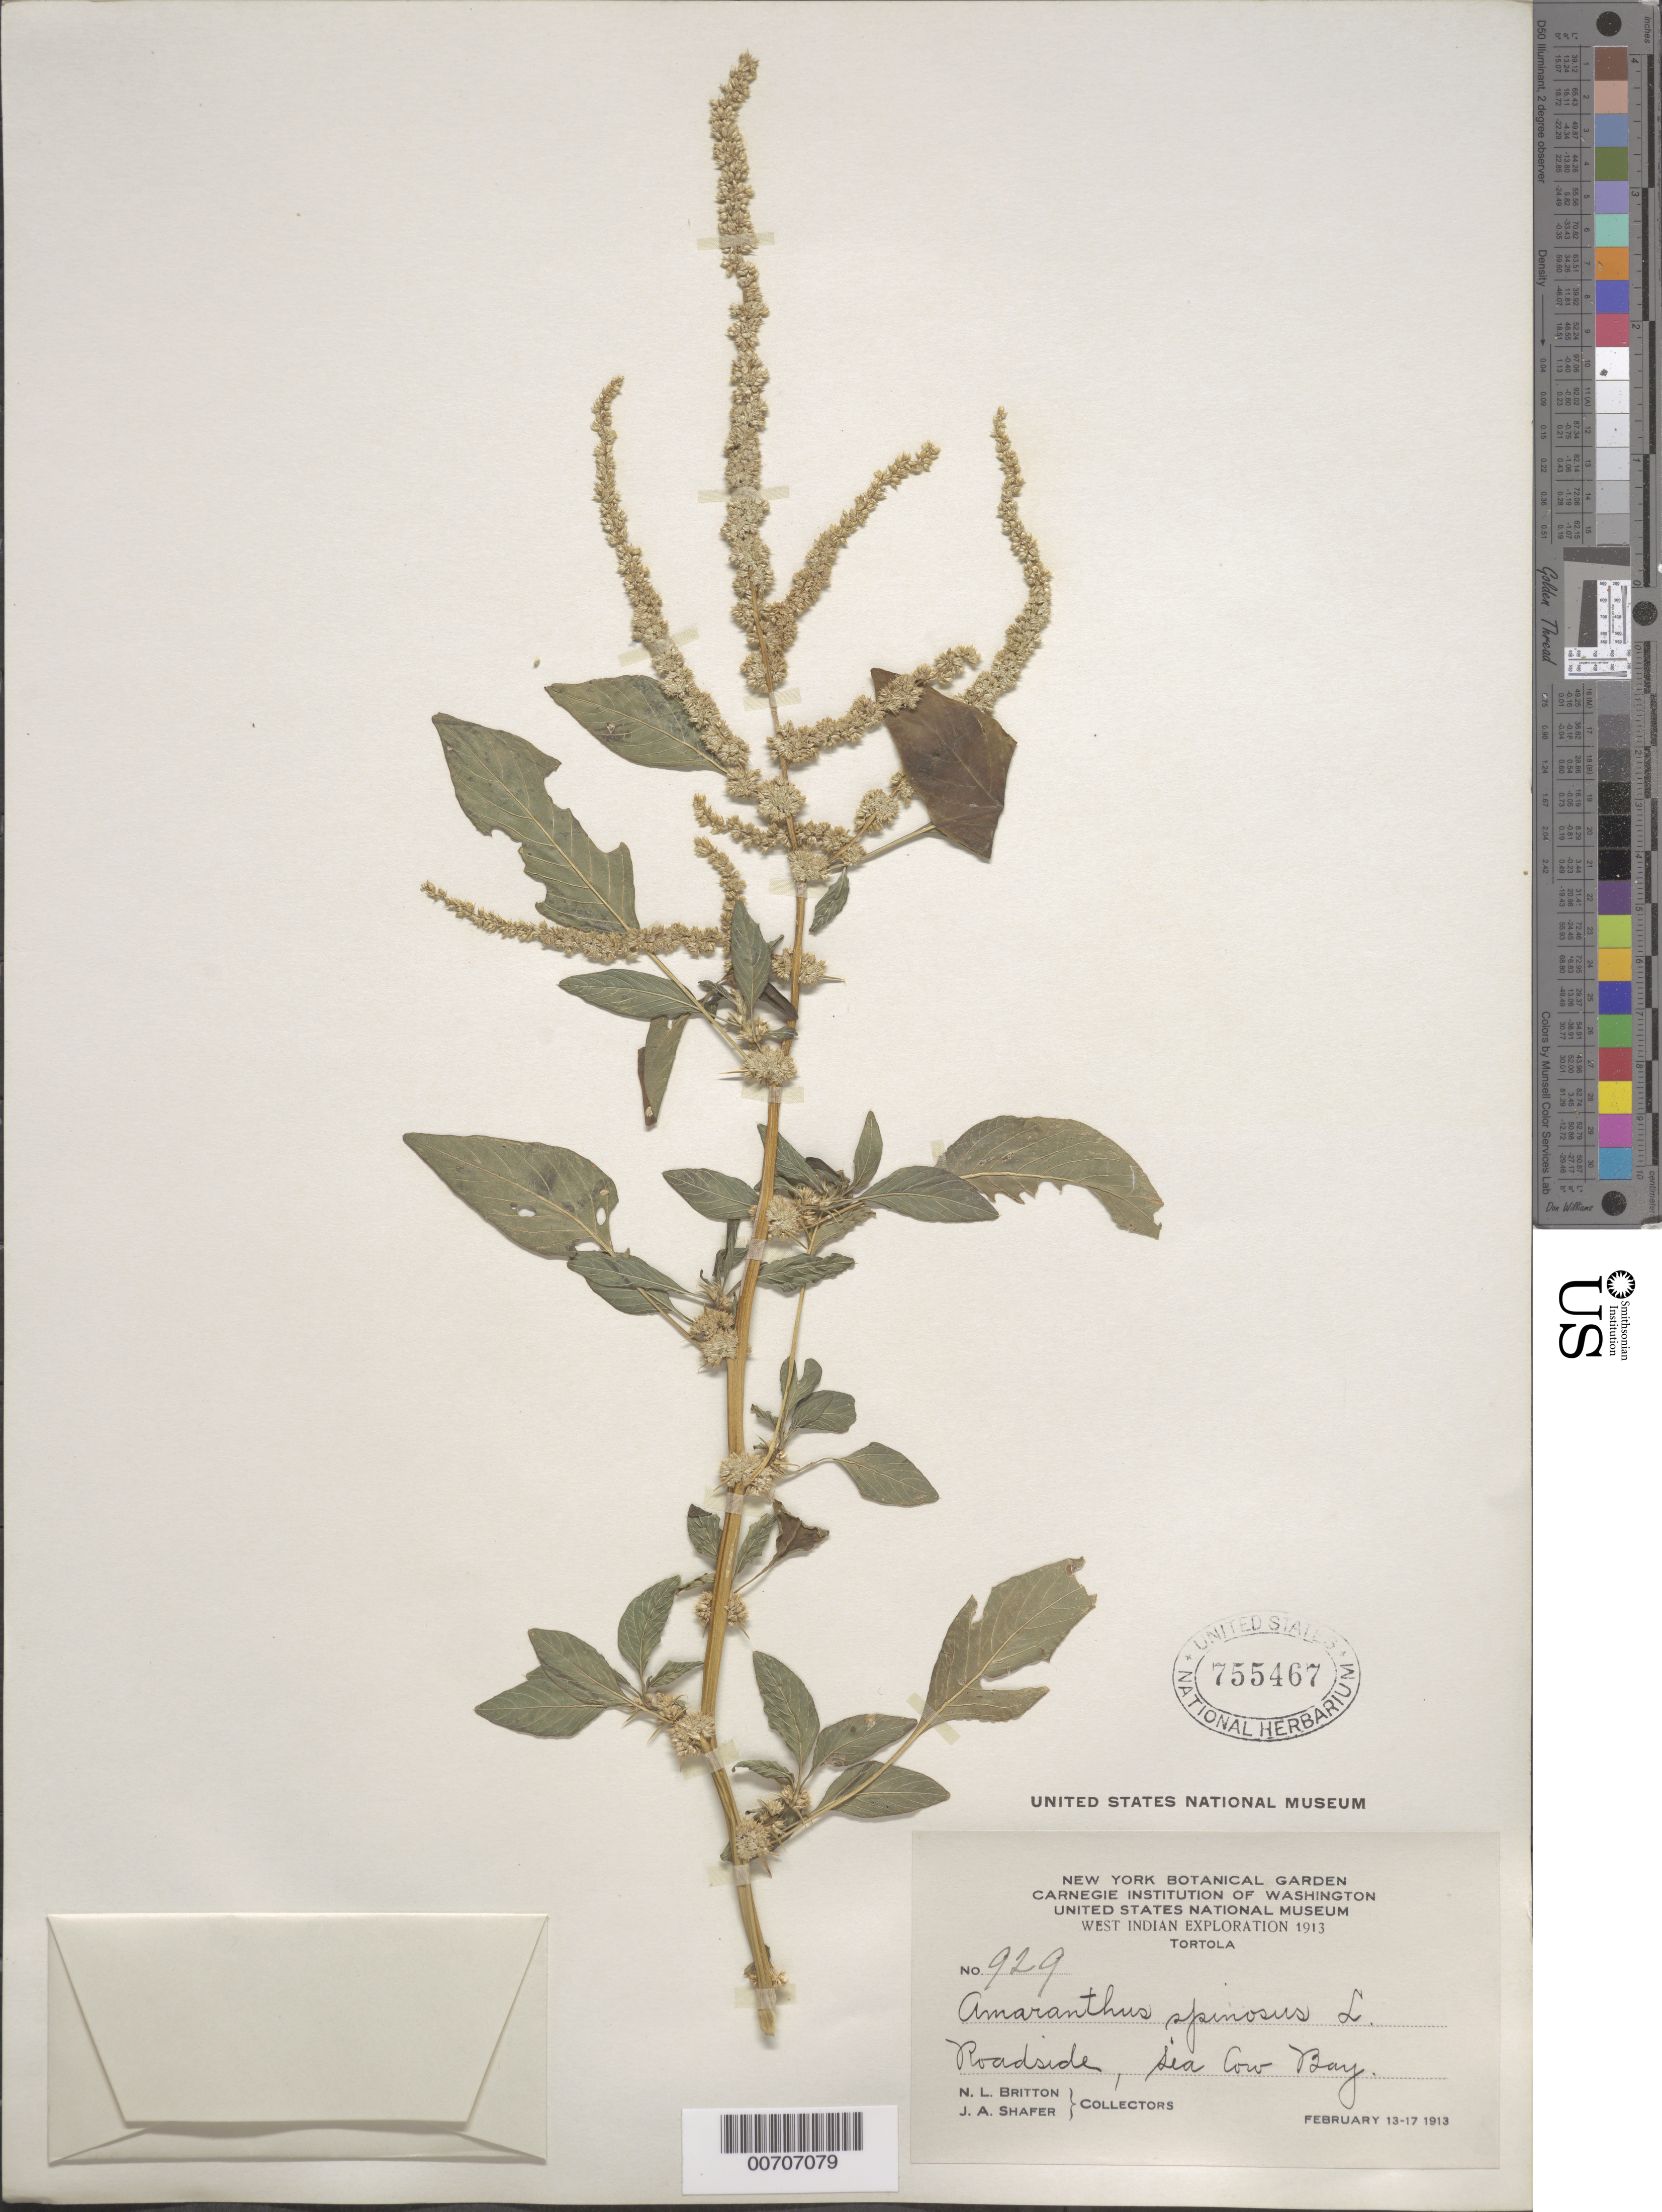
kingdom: Plantae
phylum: Tracheophyta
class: Magnoliopsida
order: Caryophyllales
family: Amaranthaceae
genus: Amaranthus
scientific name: Amaranthus spinosus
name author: L.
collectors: N. Britton & J. A. Shafer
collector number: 929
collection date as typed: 13 Feb 1913 to 17 Feb 1913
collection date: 1913-02-13/1913-02-17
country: British Virgin Islands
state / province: Tortola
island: Tortola Island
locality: Sea Cow Bay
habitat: Roadside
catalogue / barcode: US 755467